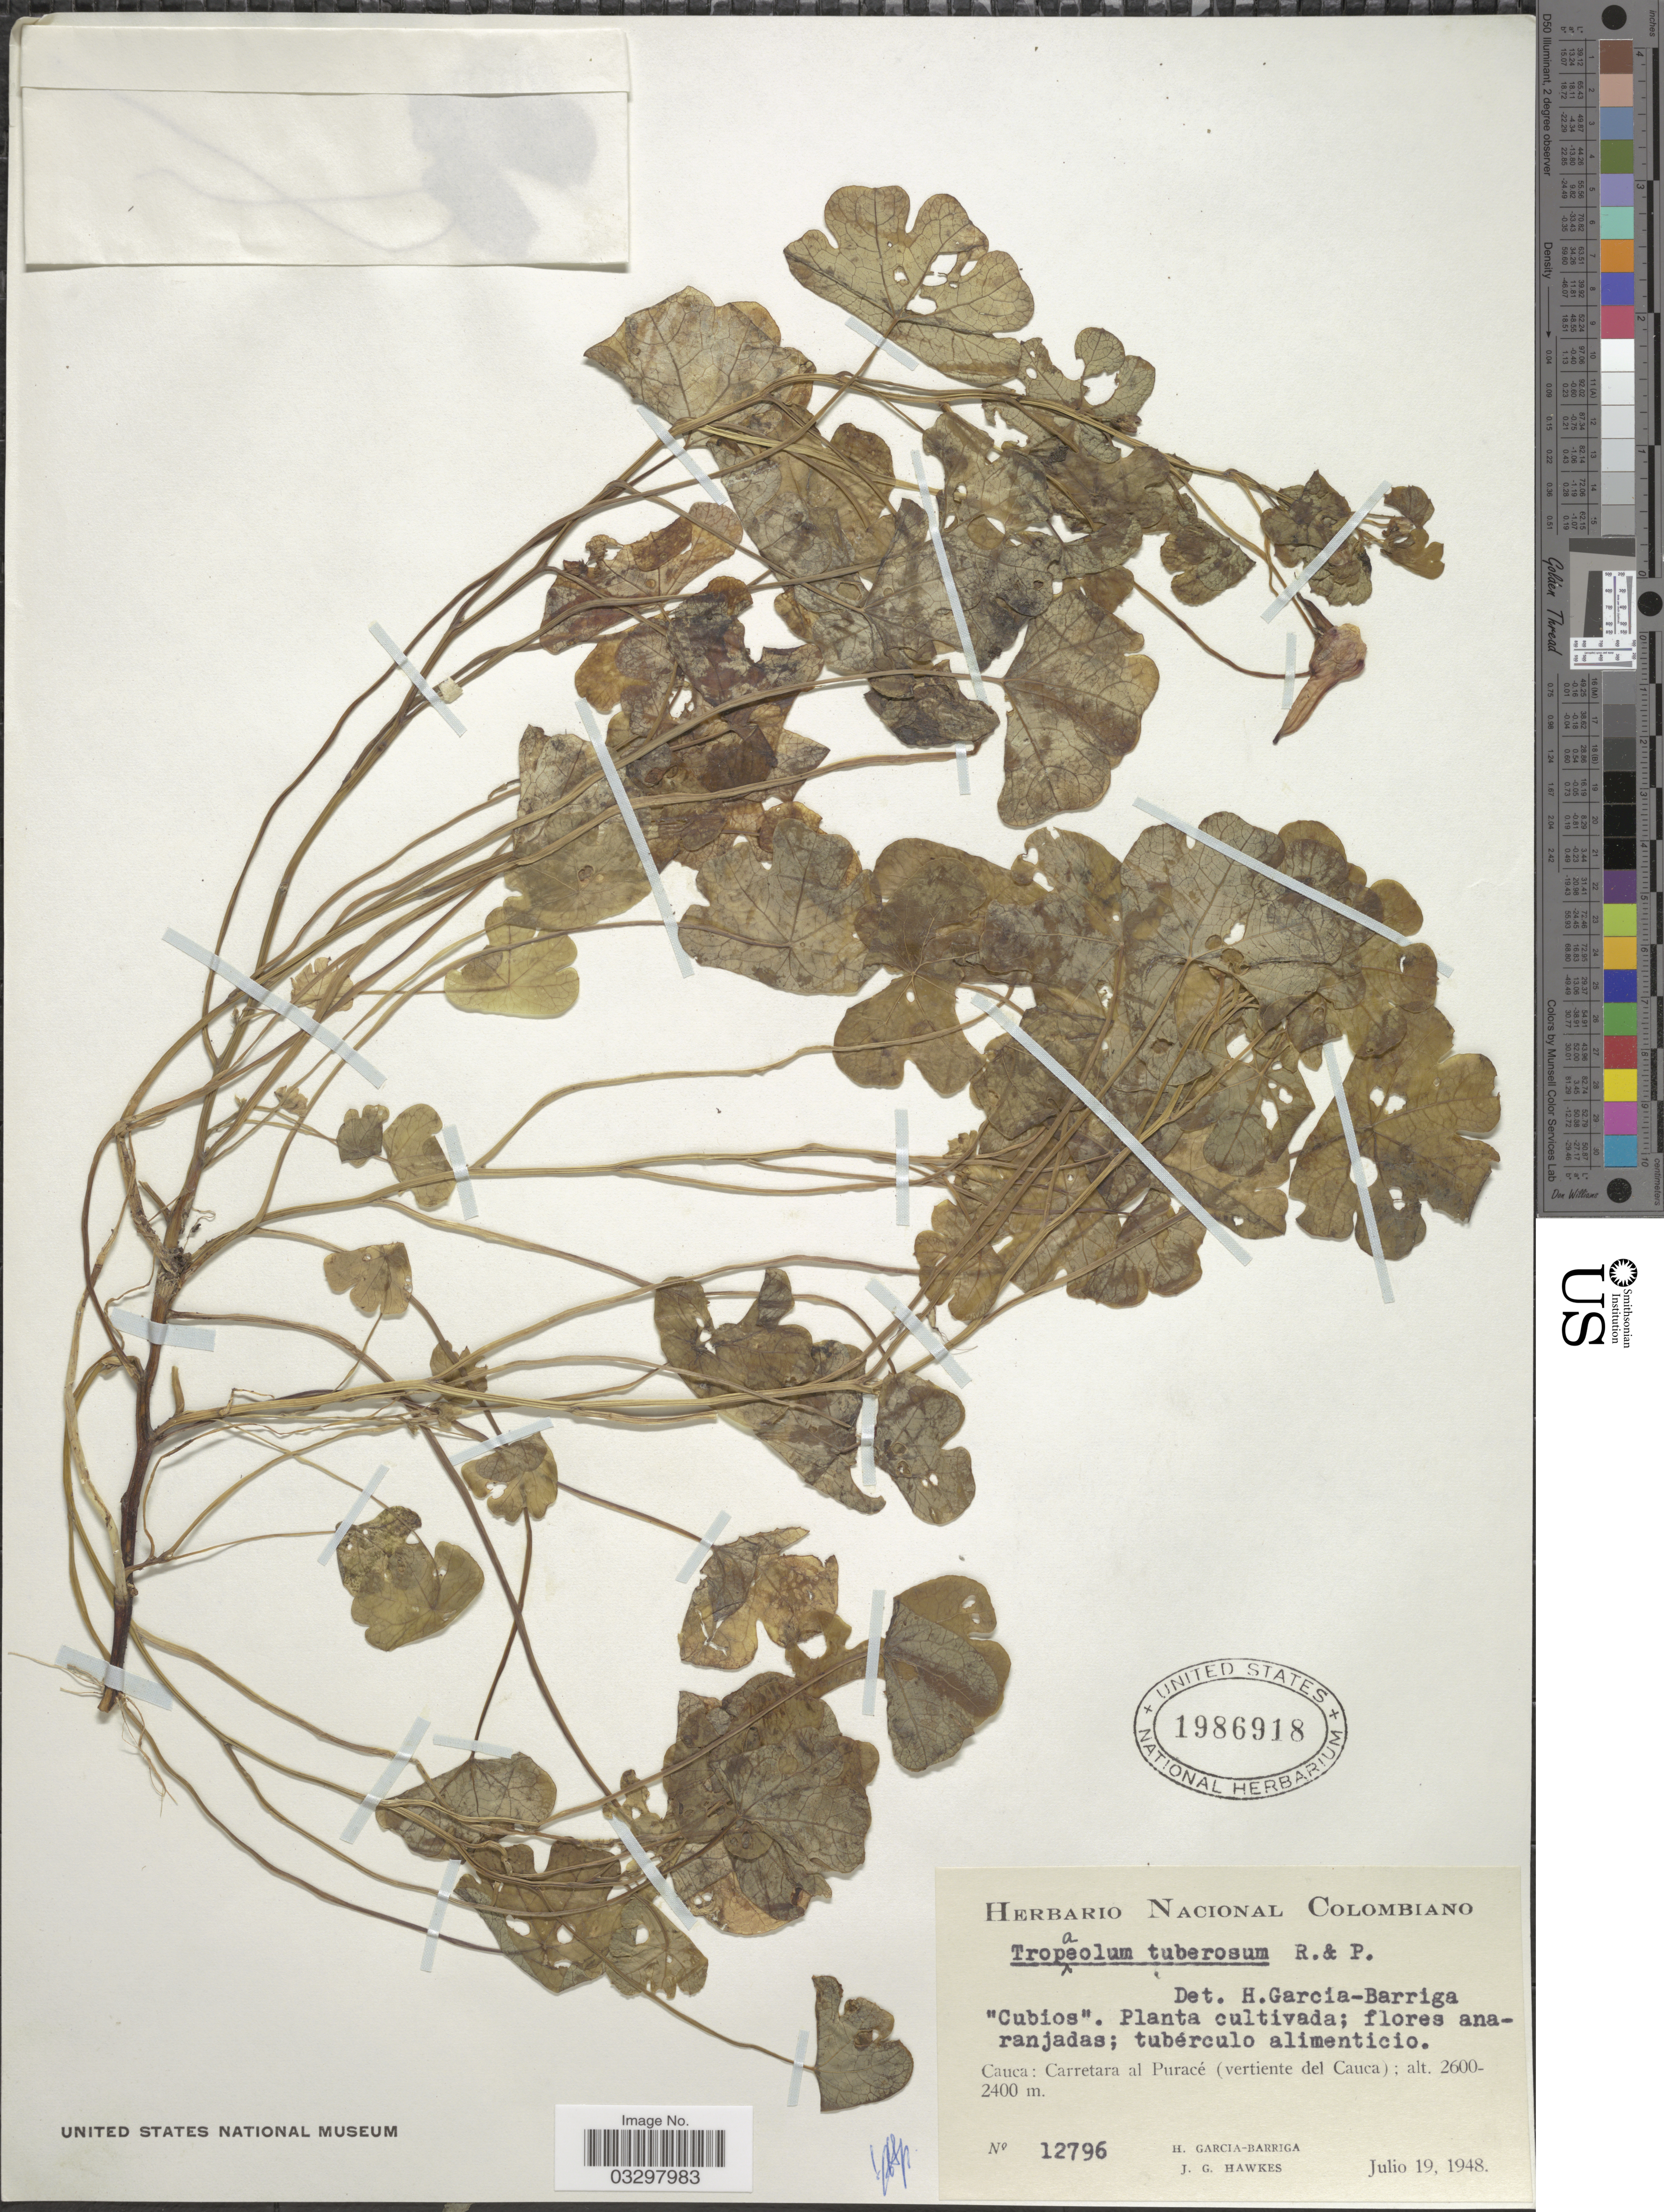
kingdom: Plantae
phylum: Tracheophyta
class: Magnoliopsida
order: Brassicales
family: Tropaeolaceae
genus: Tropaeolum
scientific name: Tropaeolum tuberosum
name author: Ruiz & Pav.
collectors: H. García Barriga & J. Hawkes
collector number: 12796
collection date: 1948-07-19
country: Colombia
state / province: Cauca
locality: Carretera al Puracé (vertiente del Cauca).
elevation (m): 2400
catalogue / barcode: US 1986918